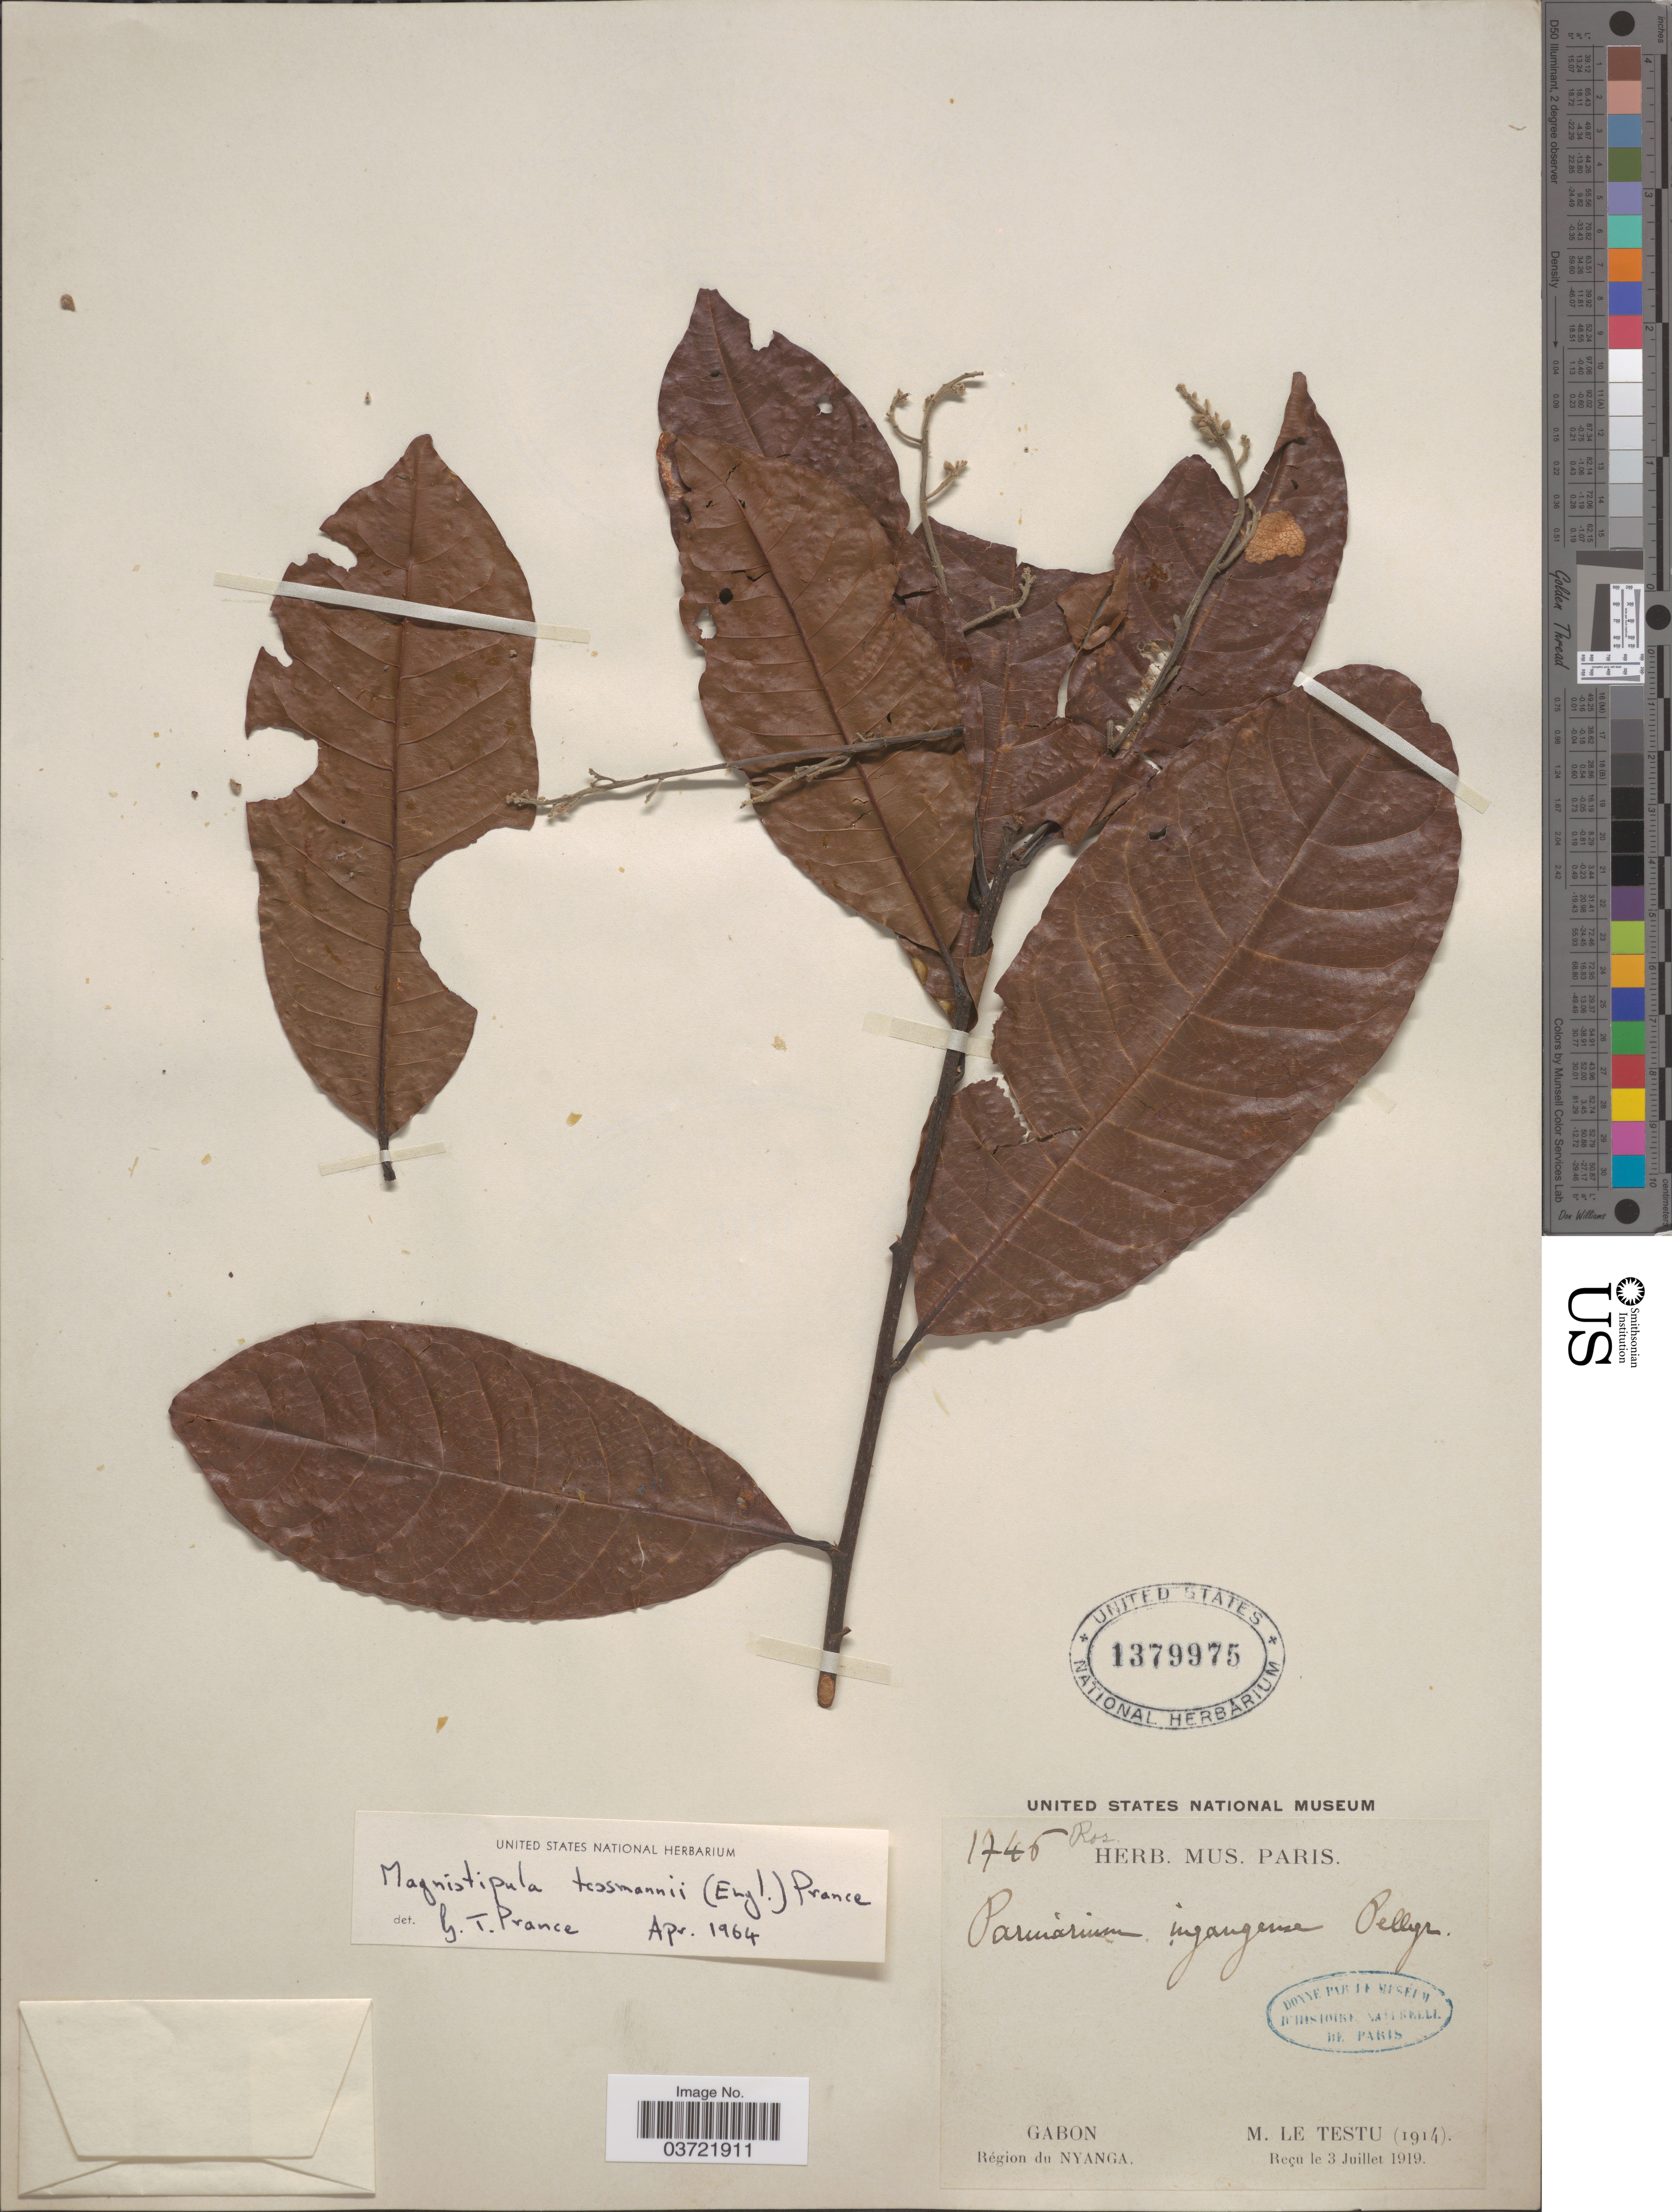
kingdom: Plantae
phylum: Tracheophyta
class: Magnoliopsida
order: Malpighiales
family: Chrysobalanaceae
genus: Magnistipula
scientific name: Magnistipula tessmannii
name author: (Engl.) Prance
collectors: M. Le Testu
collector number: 1746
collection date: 1914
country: Gabon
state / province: Nyanga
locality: Région du Nyanga.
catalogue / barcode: US 1379975